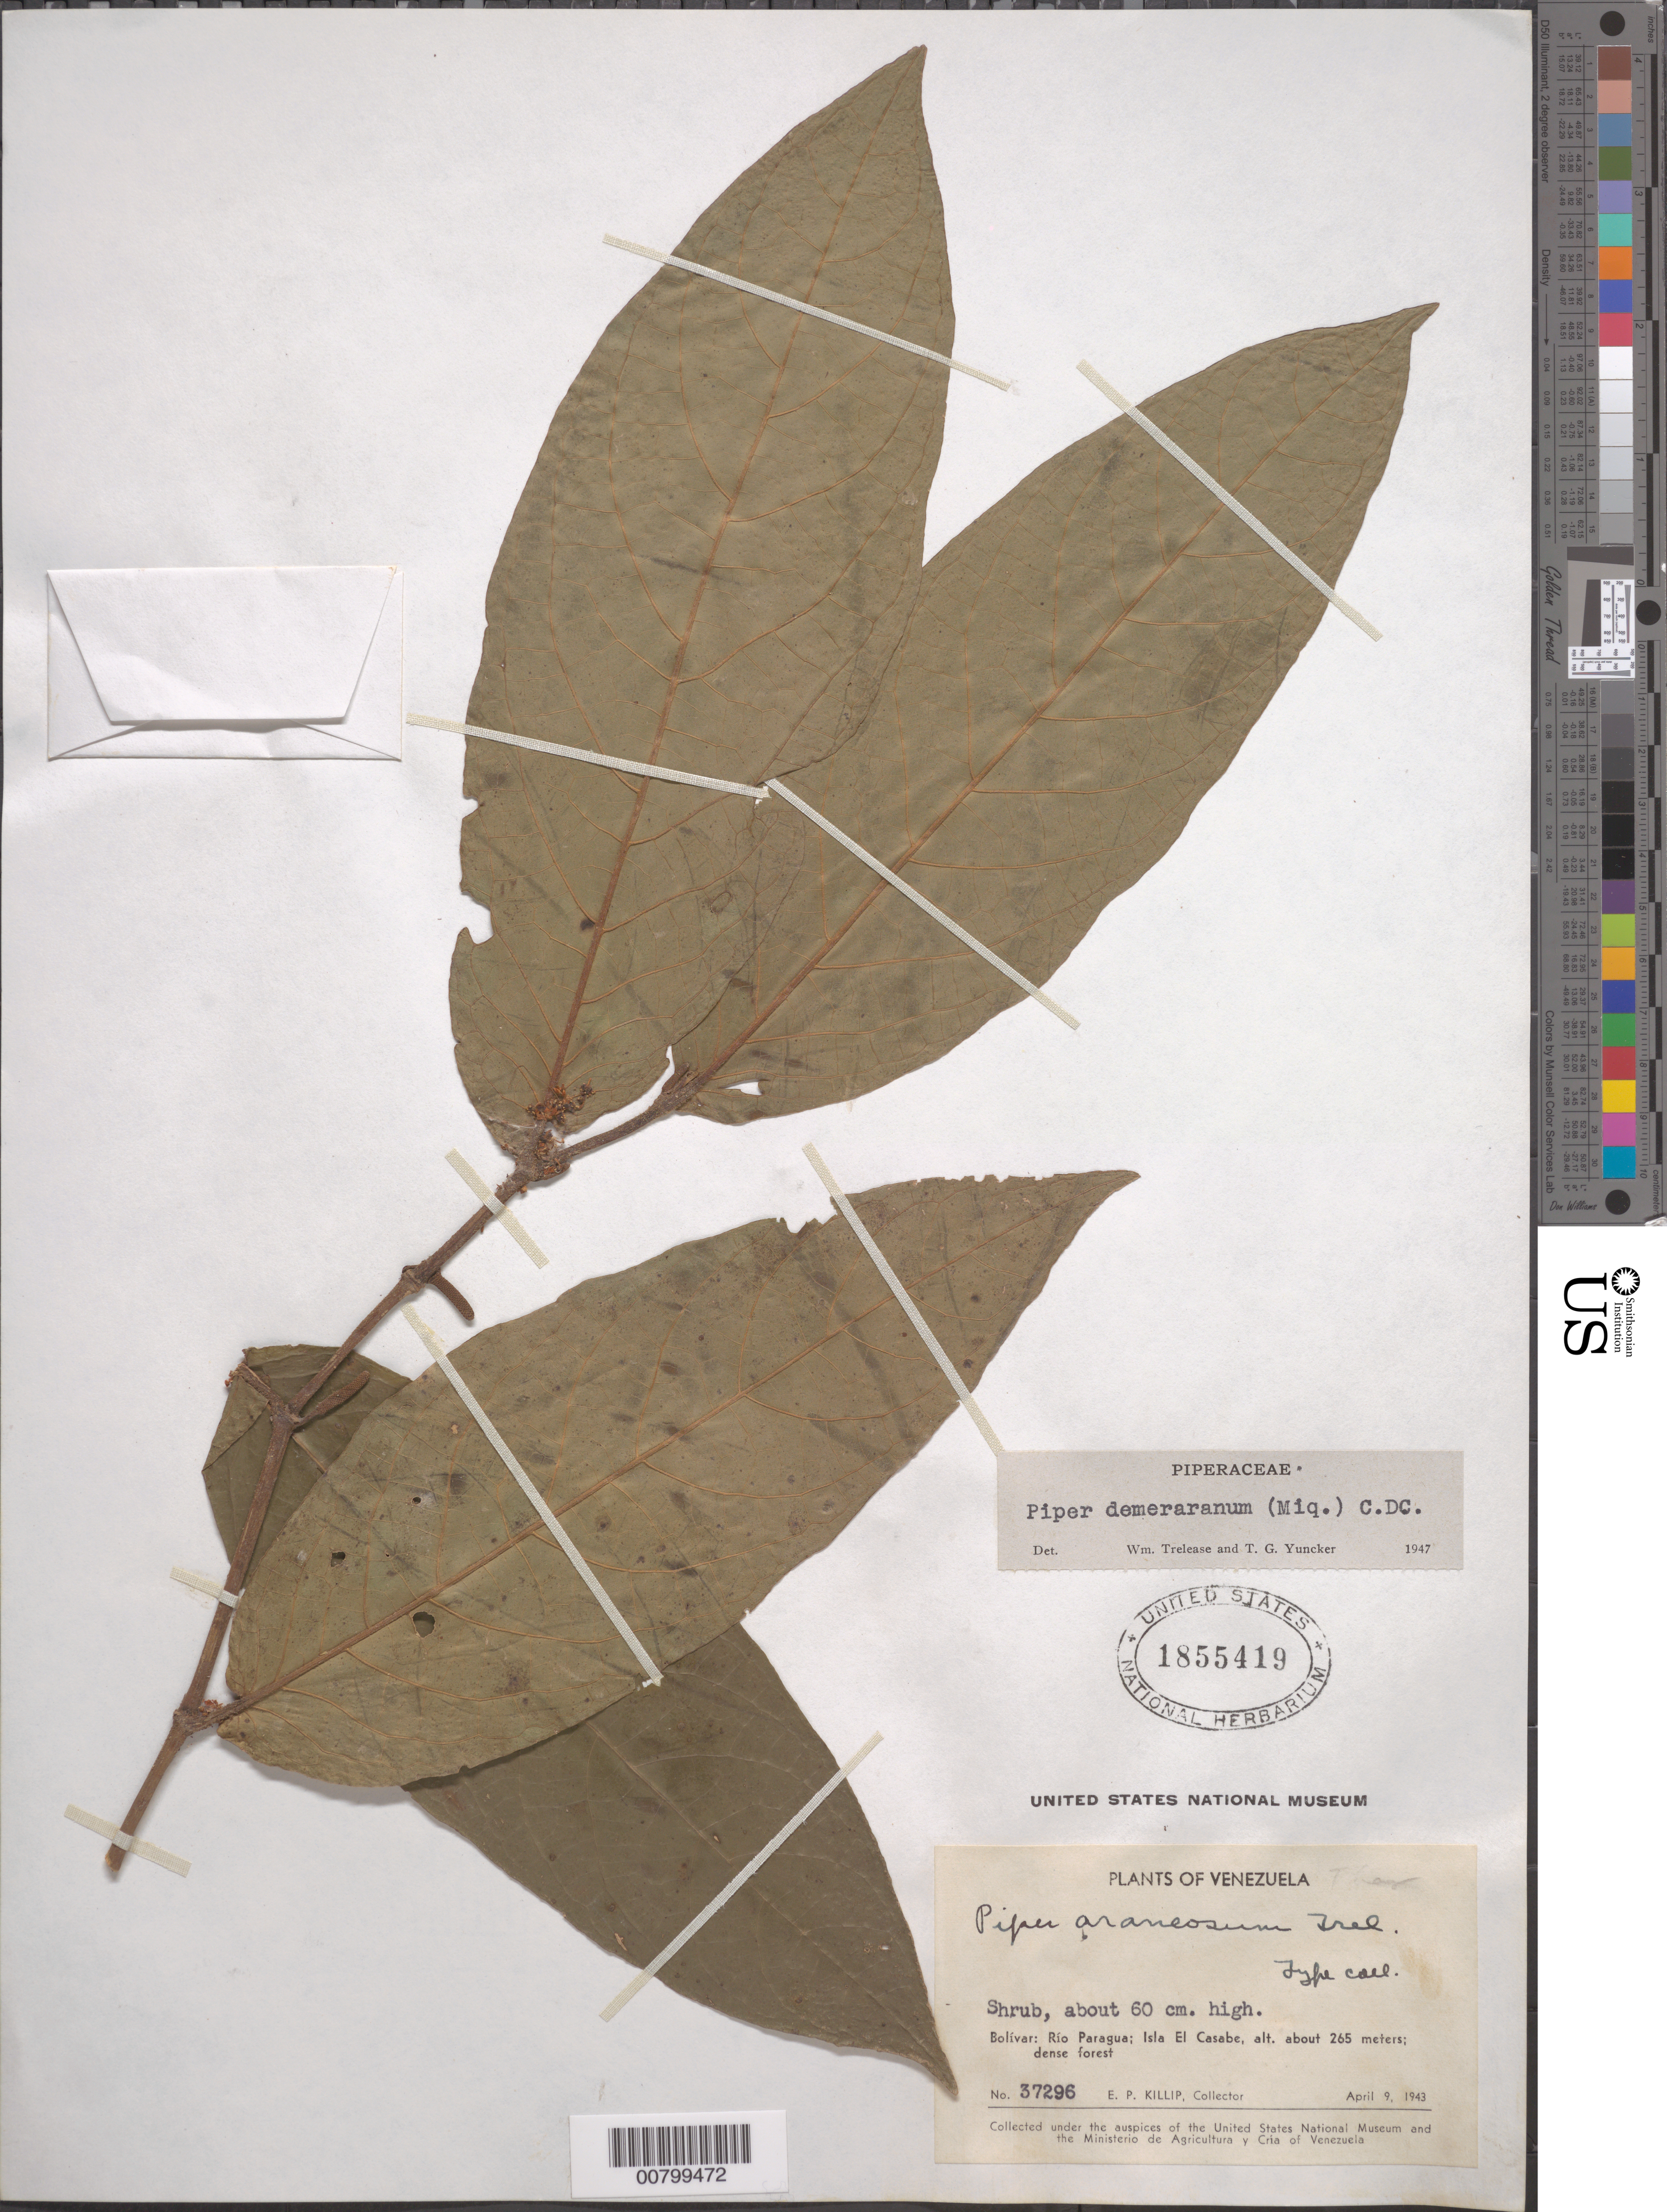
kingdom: Plantae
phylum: Tracheophyta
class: Magnoliopsida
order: Piperales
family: Piperaceae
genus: Piper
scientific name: Piper demeraranum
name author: (Miq.) C. DC.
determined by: Trelease, W.; Yuncker, T. G.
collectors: E. P. Killip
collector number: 37296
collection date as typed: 9-Apr-43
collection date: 1943-04-09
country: Venezuela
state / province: Bolívar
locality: Río Paragua, Isla El Casabe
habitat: Dense forest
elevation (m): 265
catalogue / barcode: US 1855419